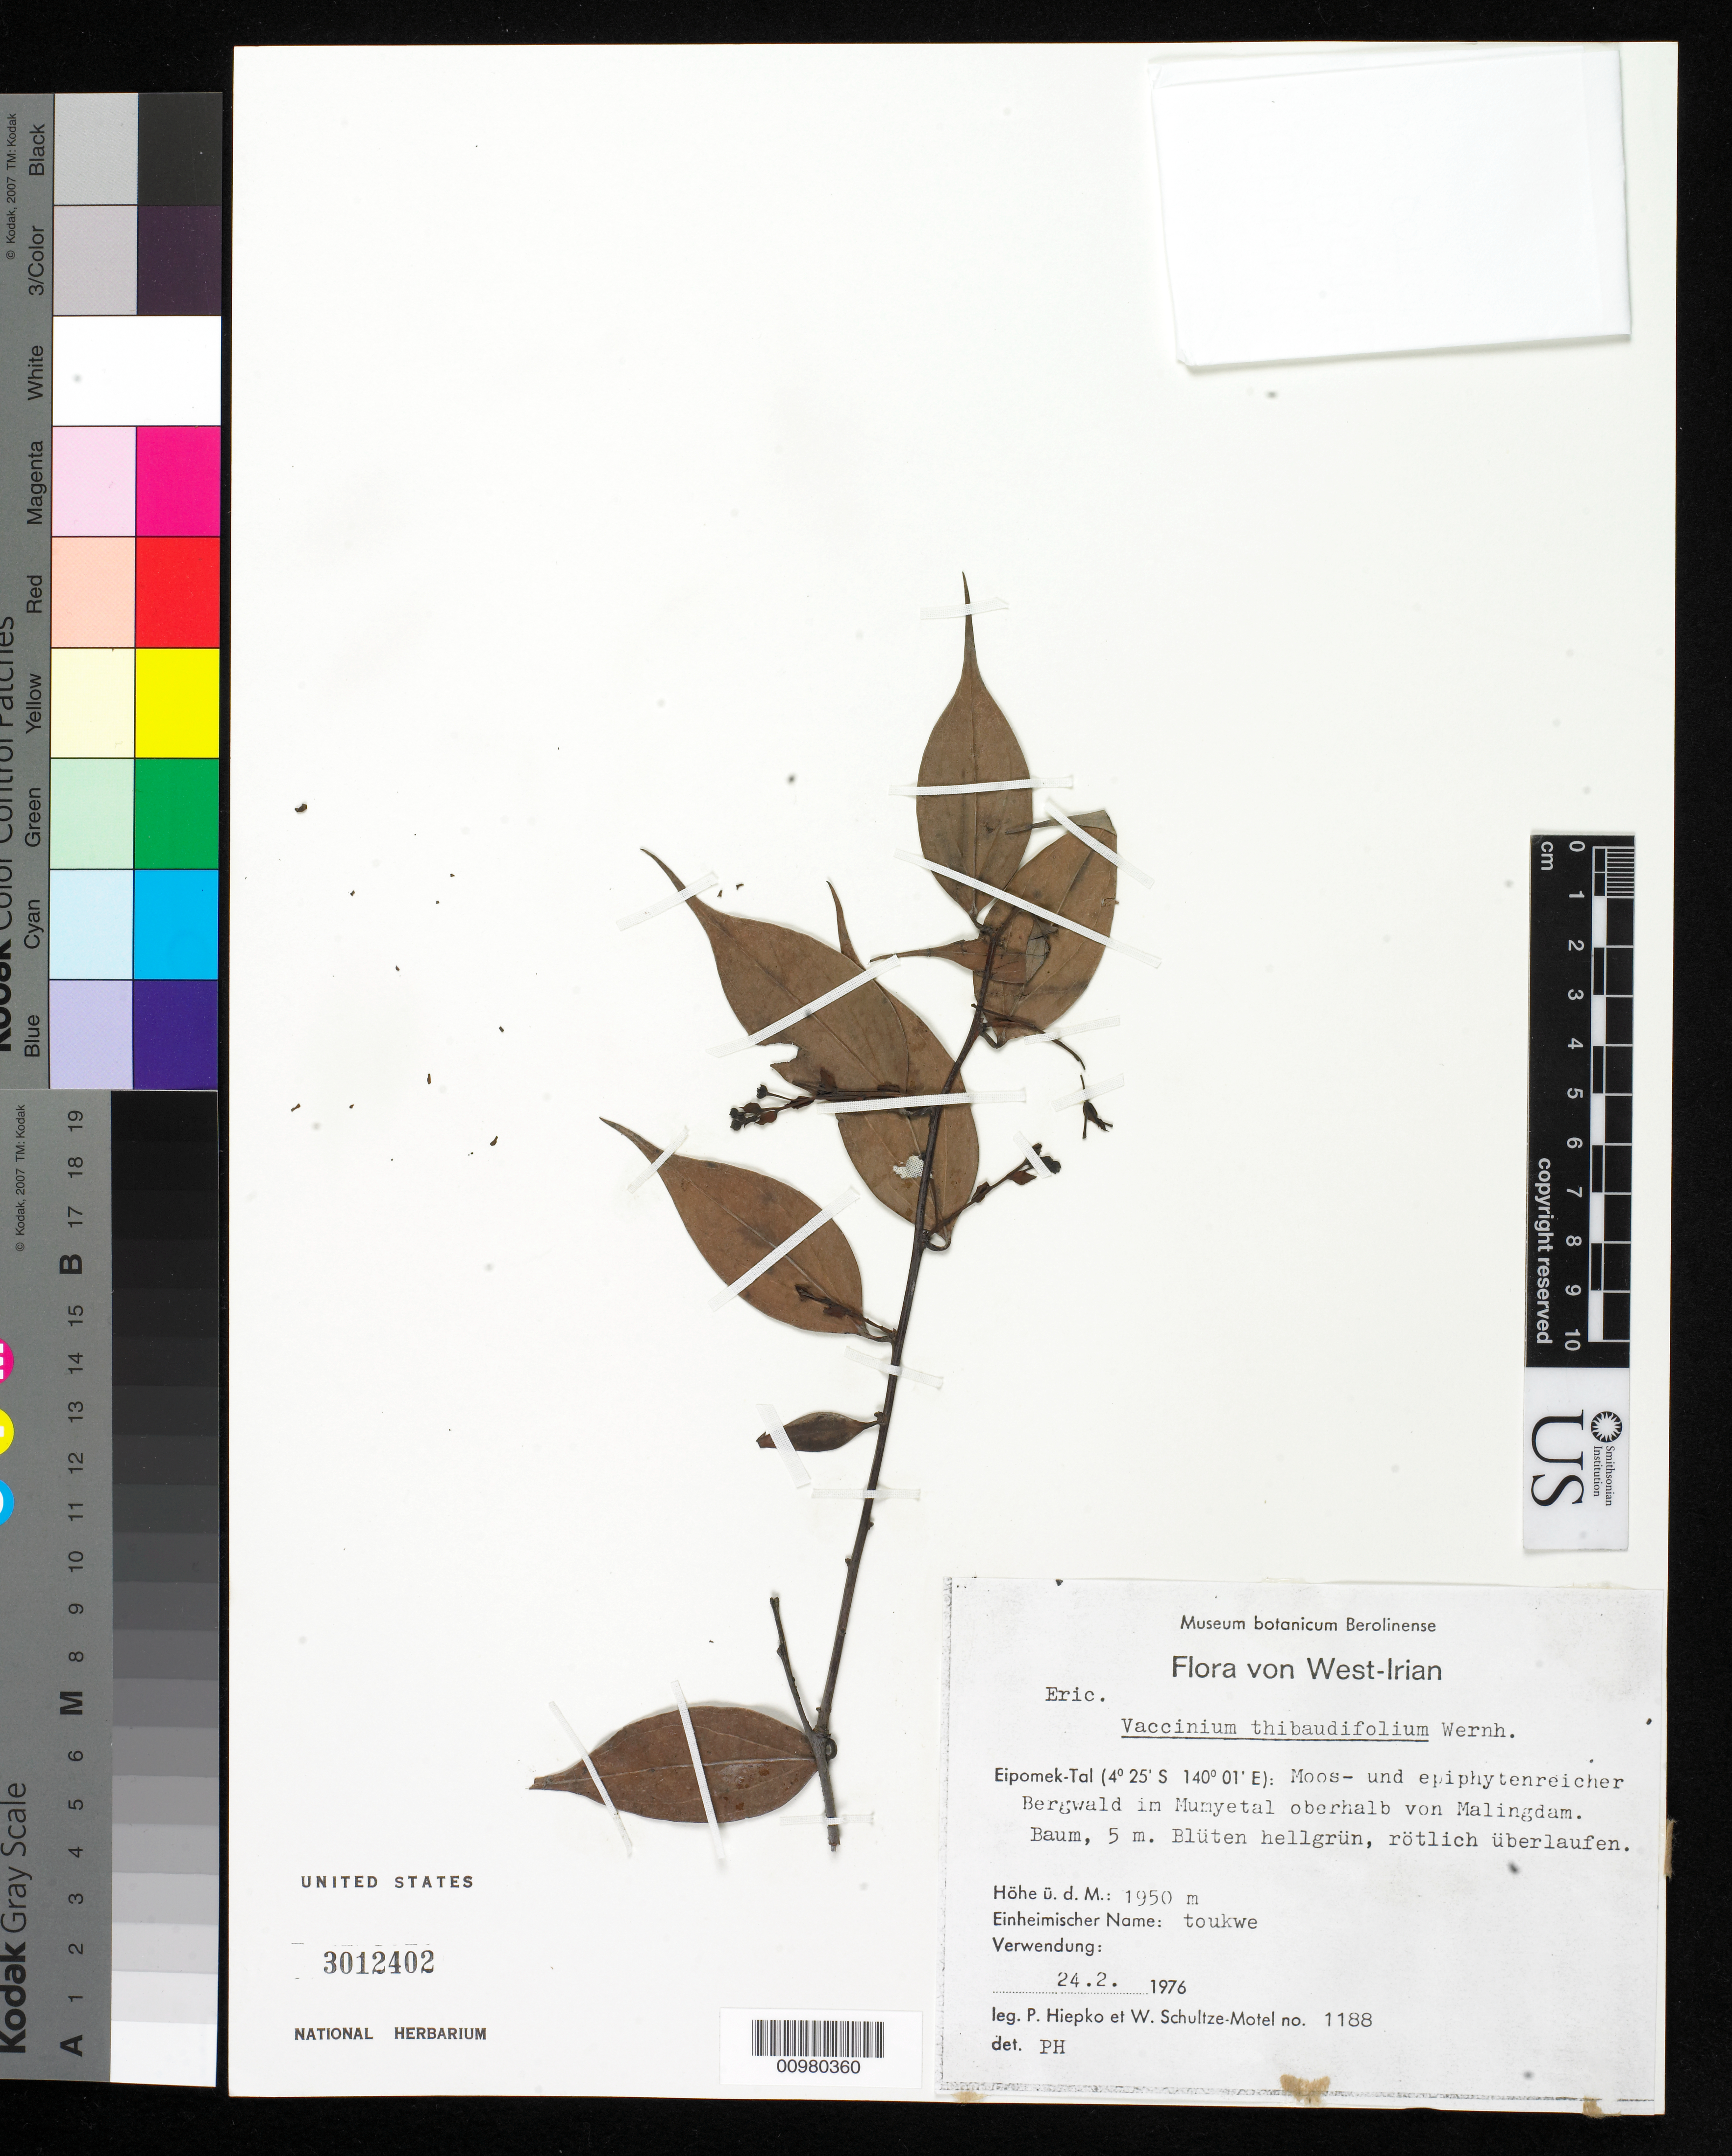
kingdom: Plantae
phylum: Tracheophyta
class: Magnoliopsida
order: Ericales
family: Ericaceae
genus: Vaccinium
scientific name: Vaccinium thibaudifolium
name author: Wernham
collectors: P. H. Hiepko & W. Schultze-Motel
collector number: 1188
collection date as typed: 24 Feb 1976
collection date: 1976-02-24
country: Indonesia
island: Borneo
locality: (in German) Moos- und epiphytenreicher Bergwald im Mumyetal oberhalb von Malingdam.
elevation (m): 1950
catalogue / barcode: US 3012402